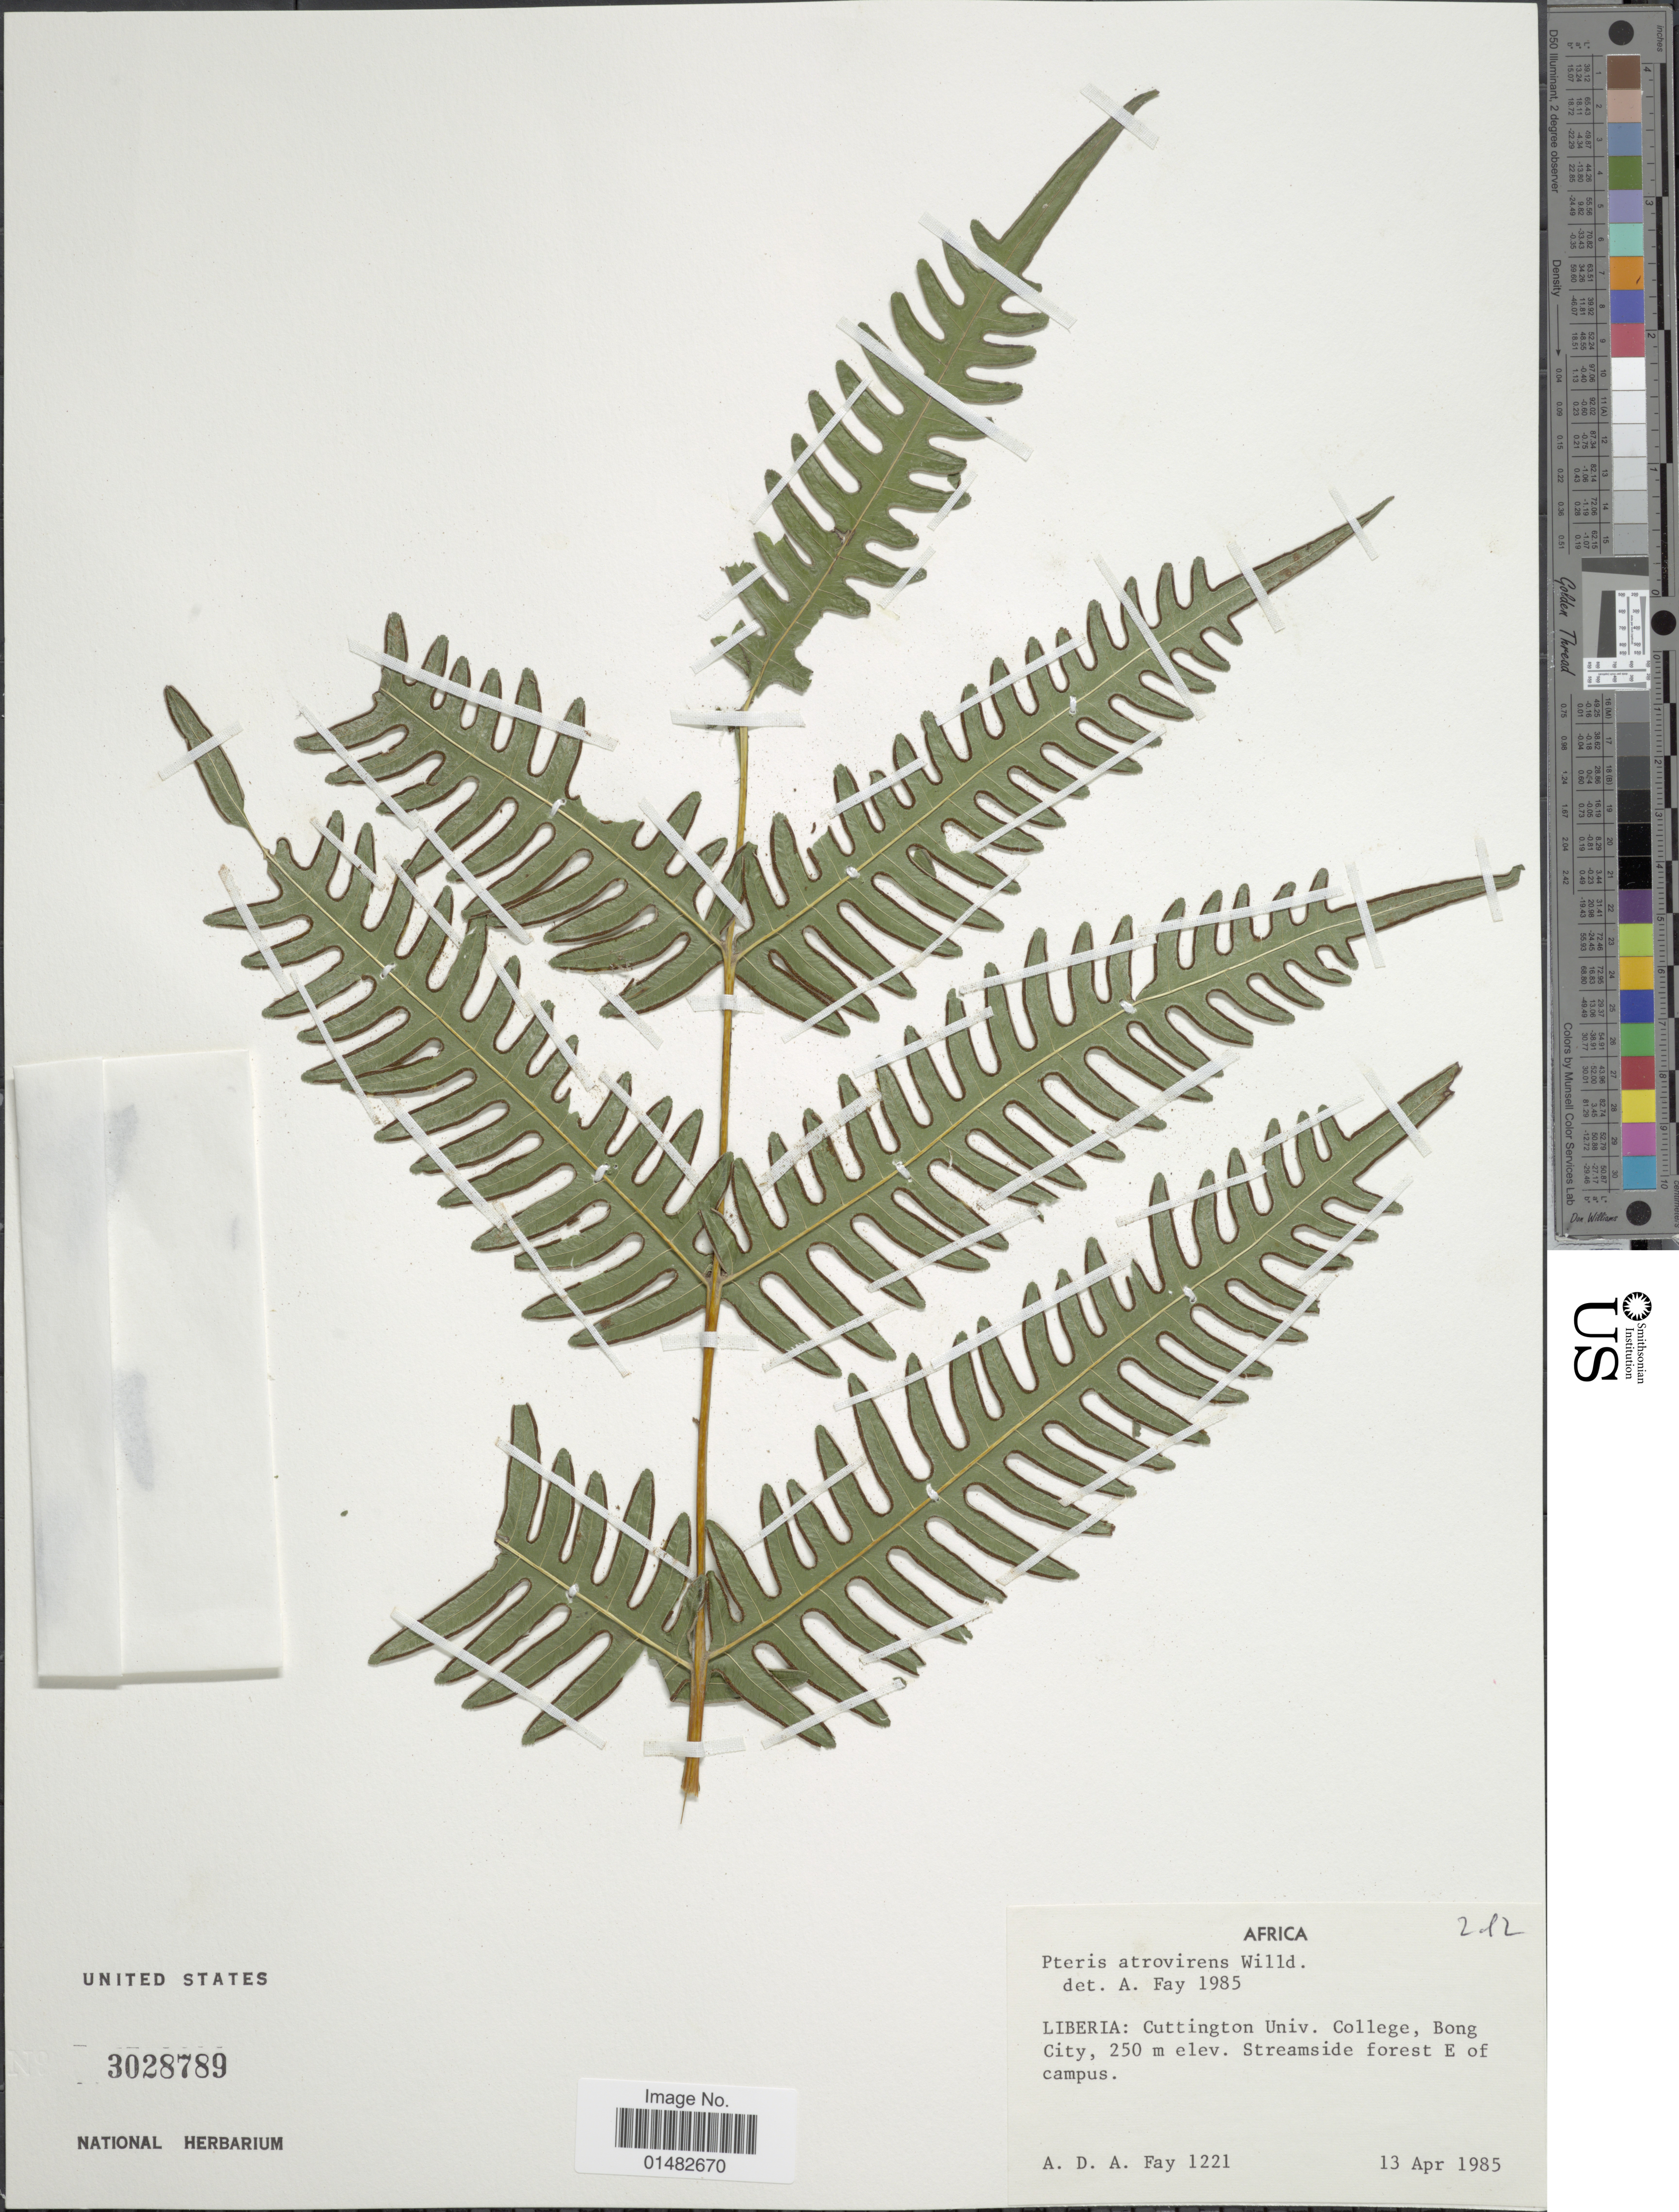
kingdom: Plantae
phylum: Tracheophyta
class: Polypodiopsida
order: Polypodiales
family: Pteridaceae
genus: Pteris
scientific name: Pteris atrovirens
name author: Willd.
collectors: A. Fay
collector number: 1221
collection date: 1985-04-13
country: Liberia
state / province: Bong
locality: Liberia, Cuttington Univ. College, Bong City, Streamside forest E of campus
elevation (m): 250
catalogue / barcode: US 3028789